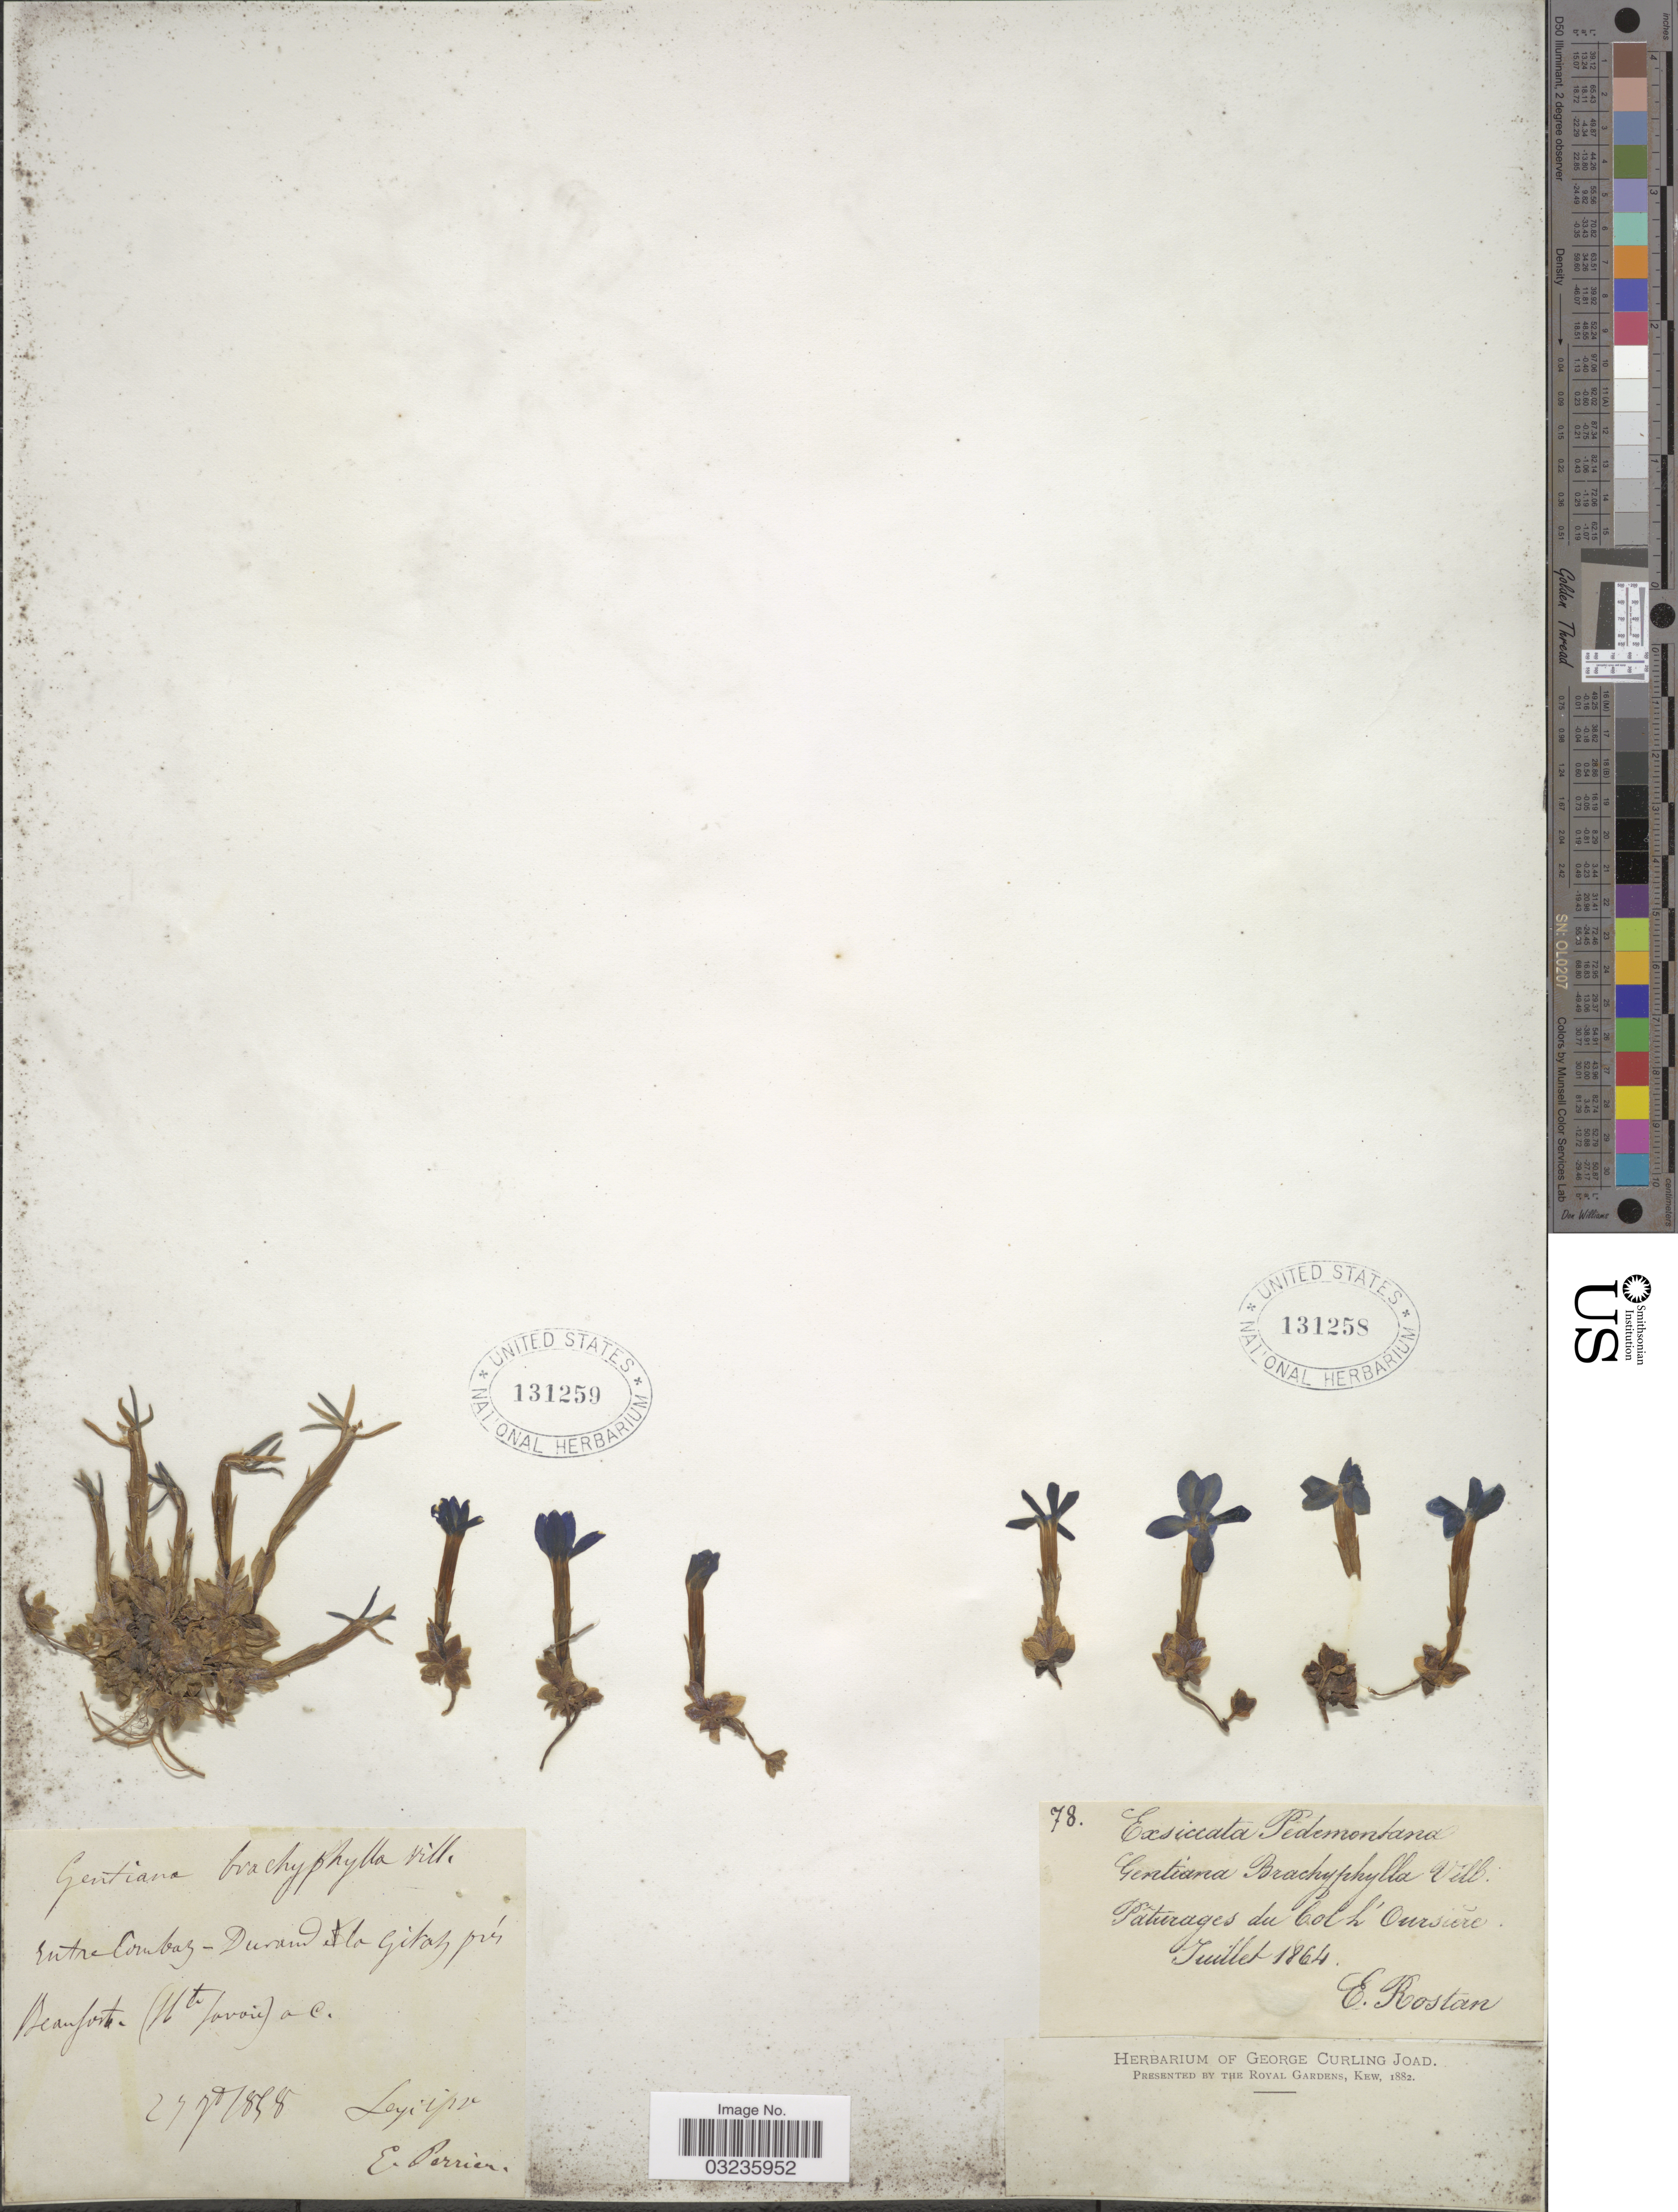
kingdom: Plantae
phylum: Tracheophyta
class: Magnoliopsida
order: Gentianales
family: Gentianaceae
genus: Gentiana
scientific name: Gentiana brachyphylla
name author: Vill.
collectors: E. Perrier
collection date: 1858-07-27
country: France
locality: Entre Combay - Durand et la Gitaz [interpreted] prés Beauforth, (Hte Savoie).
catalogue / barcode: US 131259-2